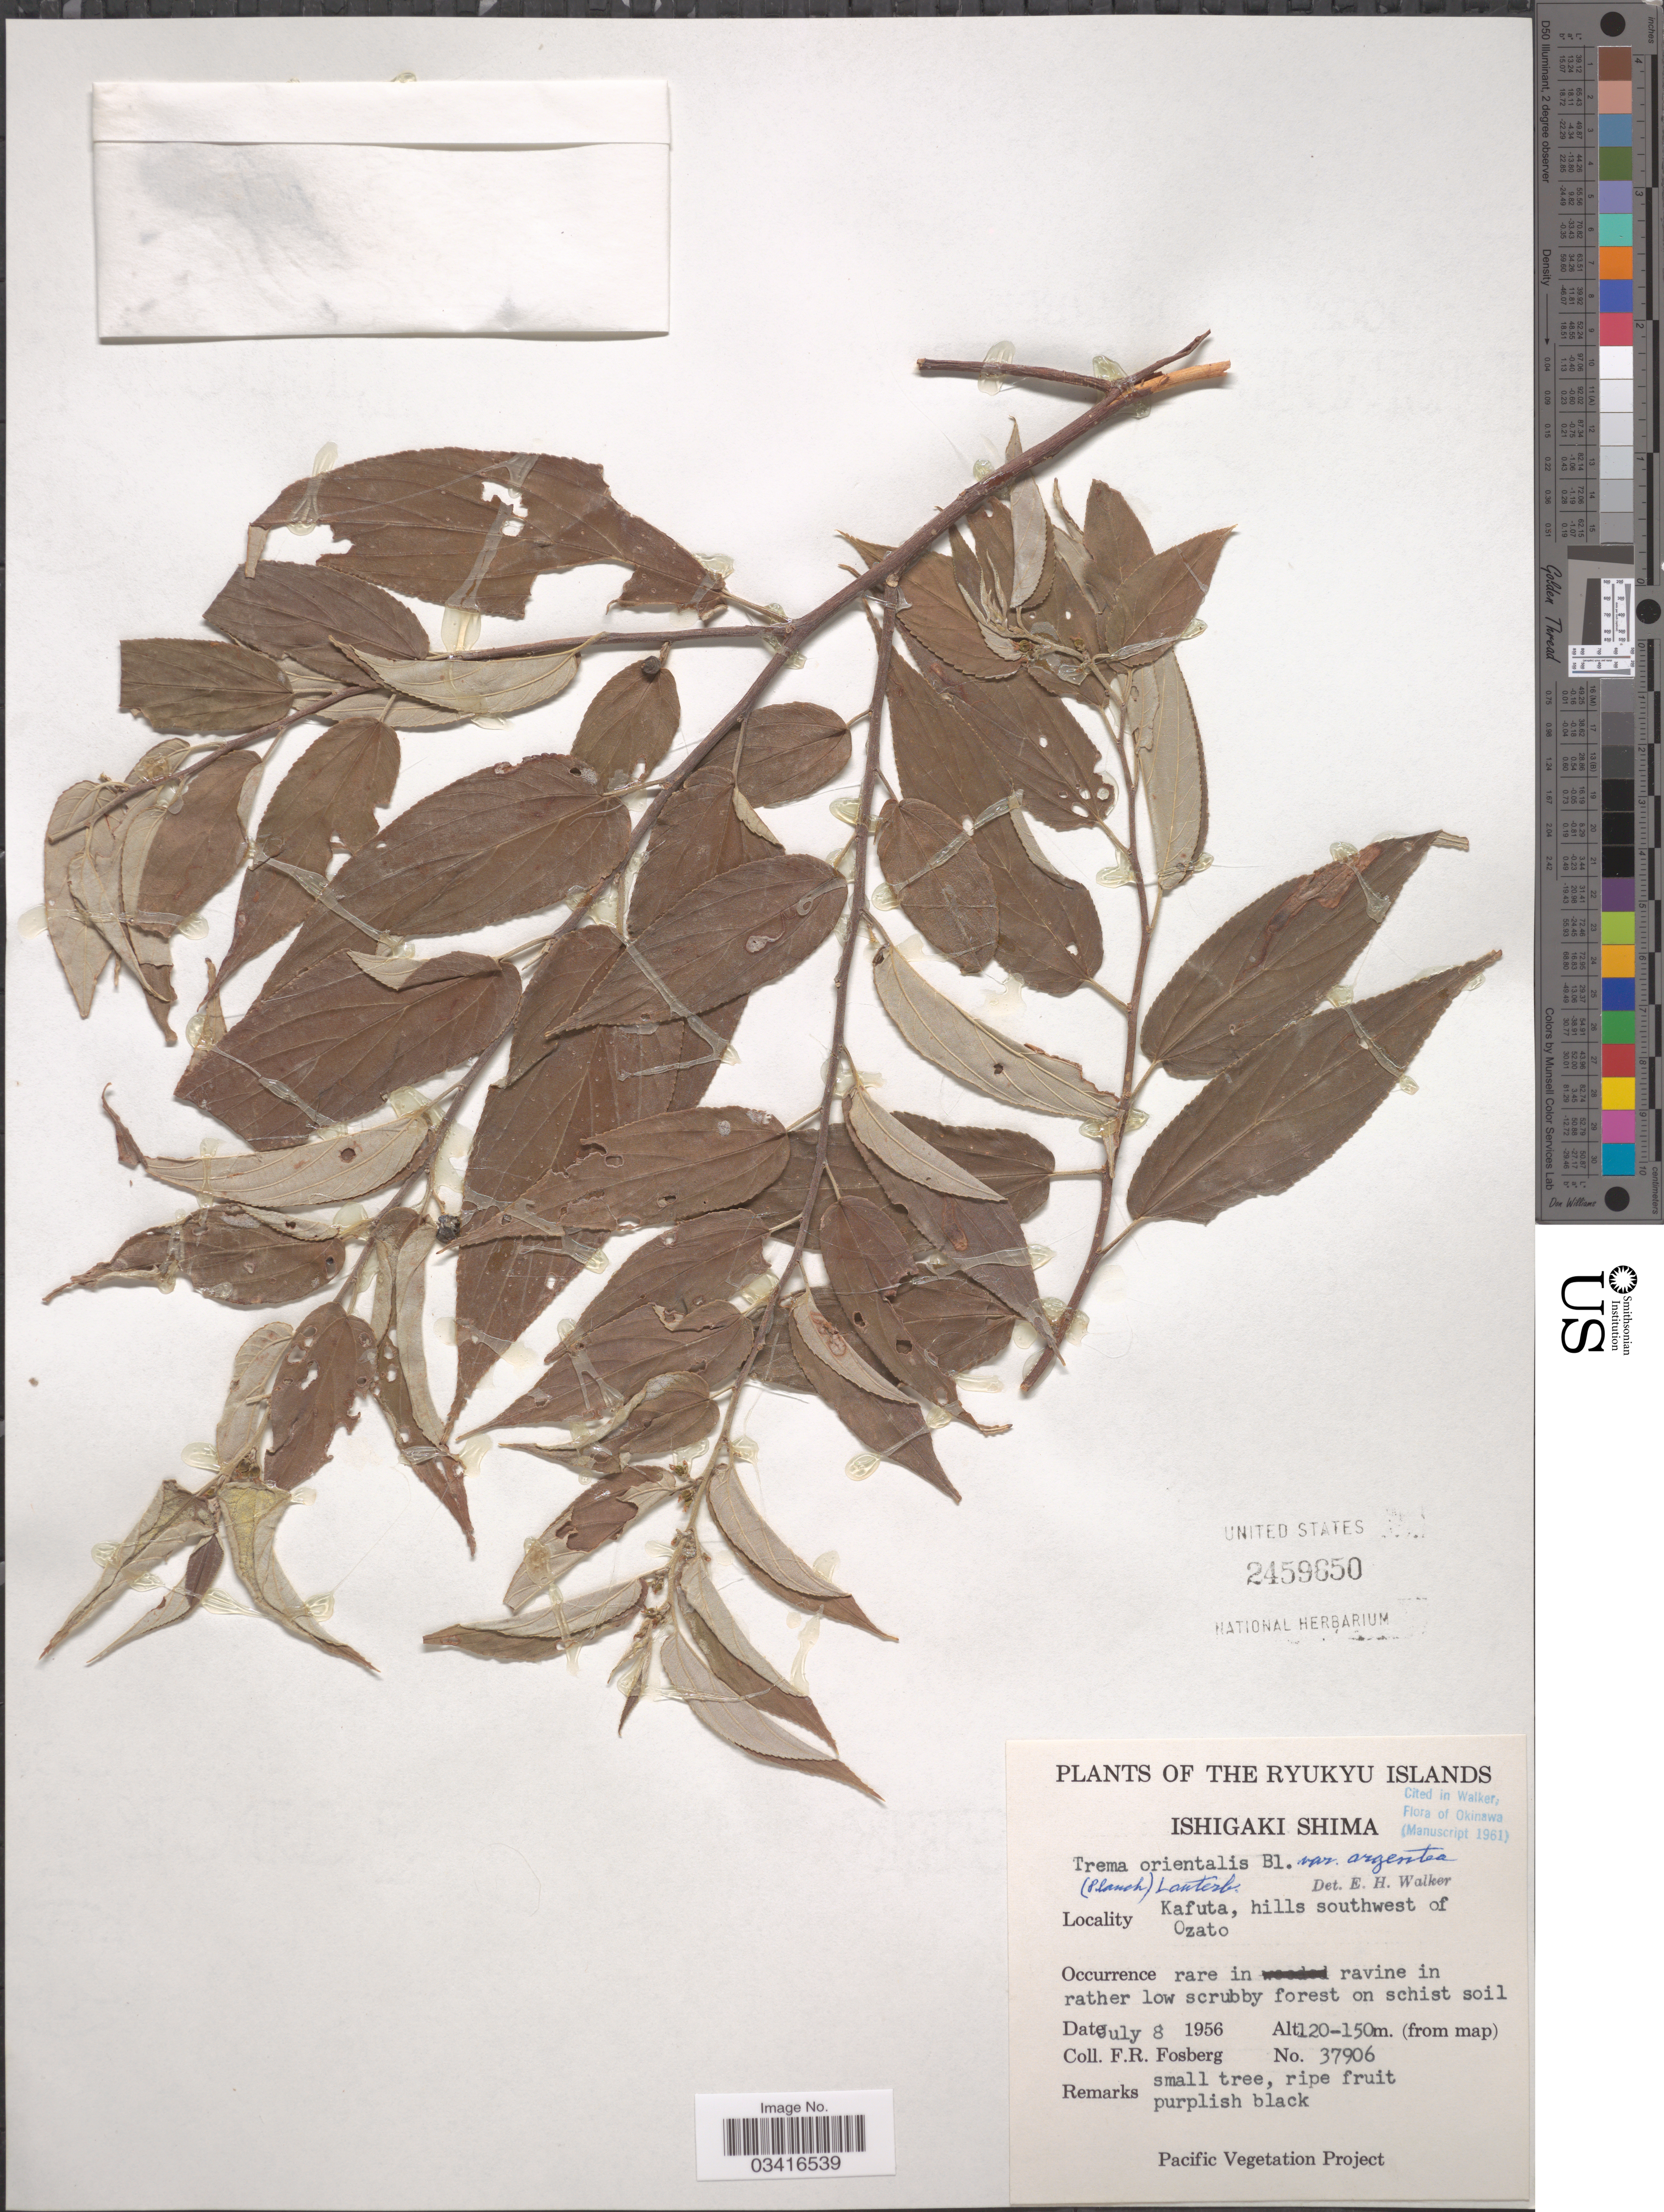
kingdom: Plantae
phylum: Tracheophyta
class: Magnoliopsida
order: Rosales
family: Cannabaceae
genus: Trema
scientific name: Trema orientale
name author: (L.) Blume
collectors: F. R. Fosberg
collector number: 37906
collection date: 1956-07-08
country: Japan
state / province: Okinawa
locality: Ryukyu Islands. Ishigaki Shima. Kafuta, hills southwest of Ozato.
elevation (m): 120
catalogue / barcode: US 2459650